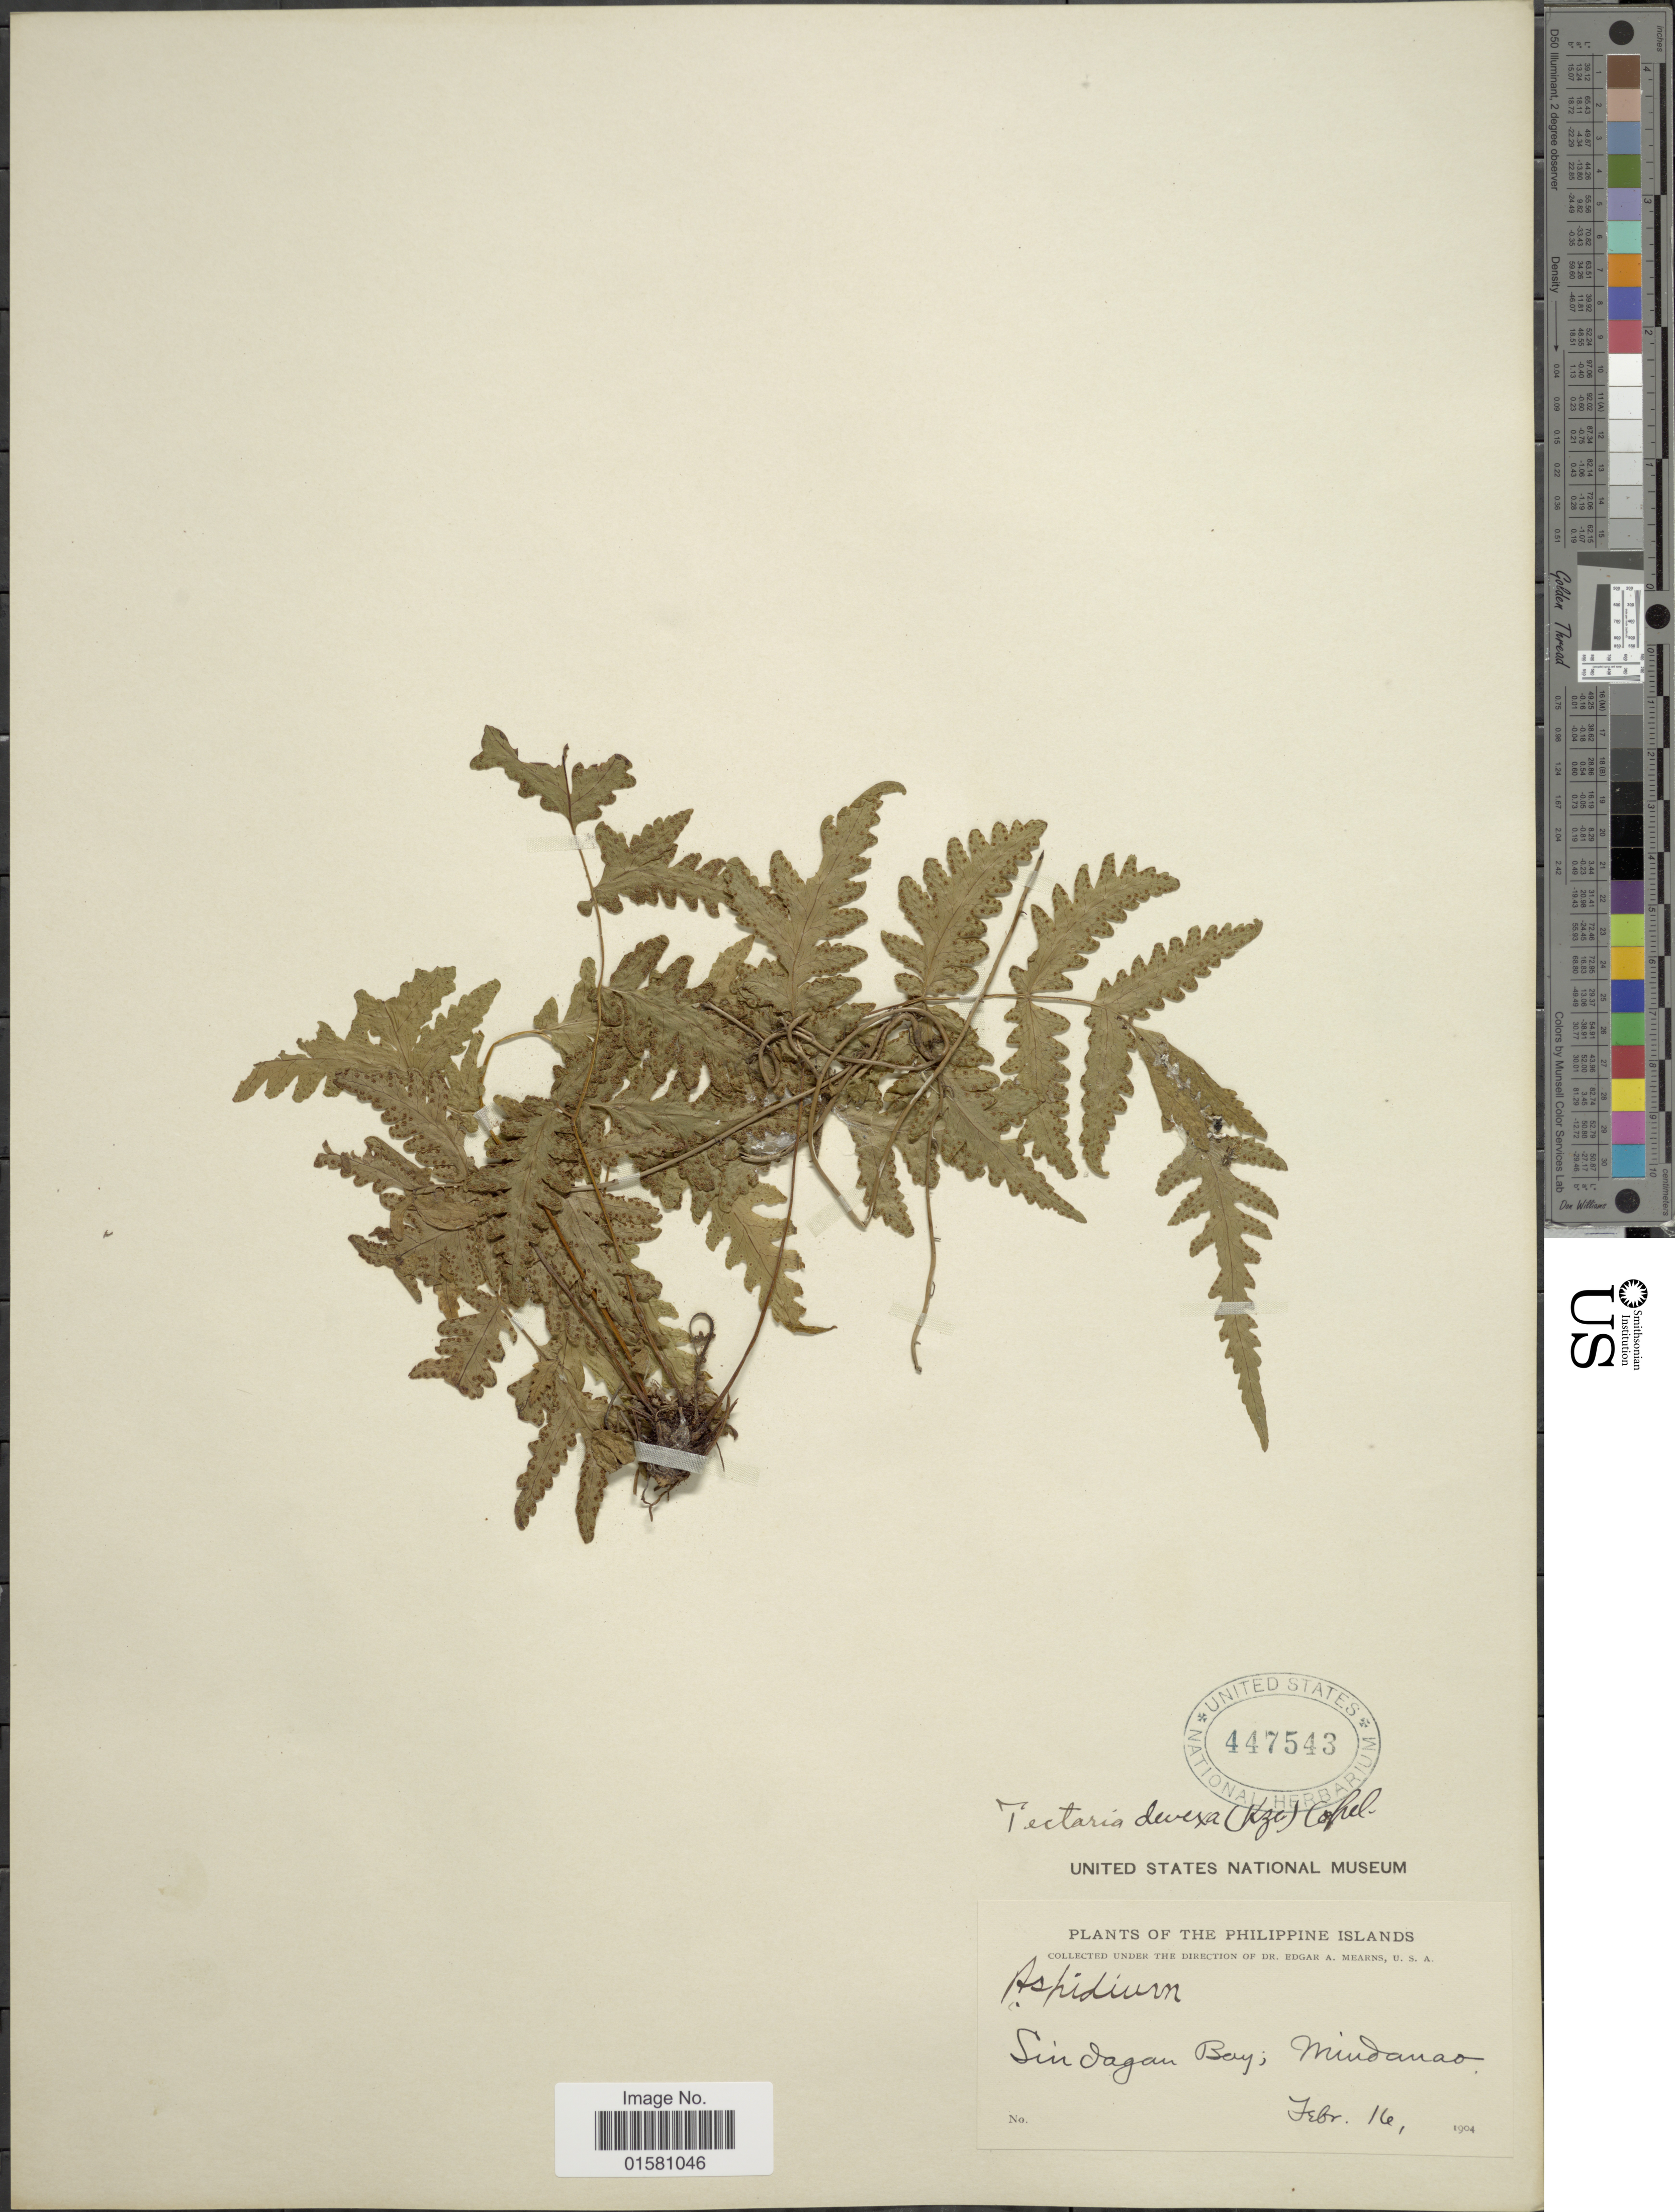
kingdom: Plantae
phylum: Tracheophyta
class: Polypodiopsida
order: Polypodiales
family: Tectariaceae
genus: Tectaria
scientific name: Tectaria devexa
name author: (Kunze) Copel.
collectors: E. A. Mearns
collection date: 1904-02-16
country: Philippines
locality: Sin Dagan Bay, Mindanao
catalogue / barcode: US 447543